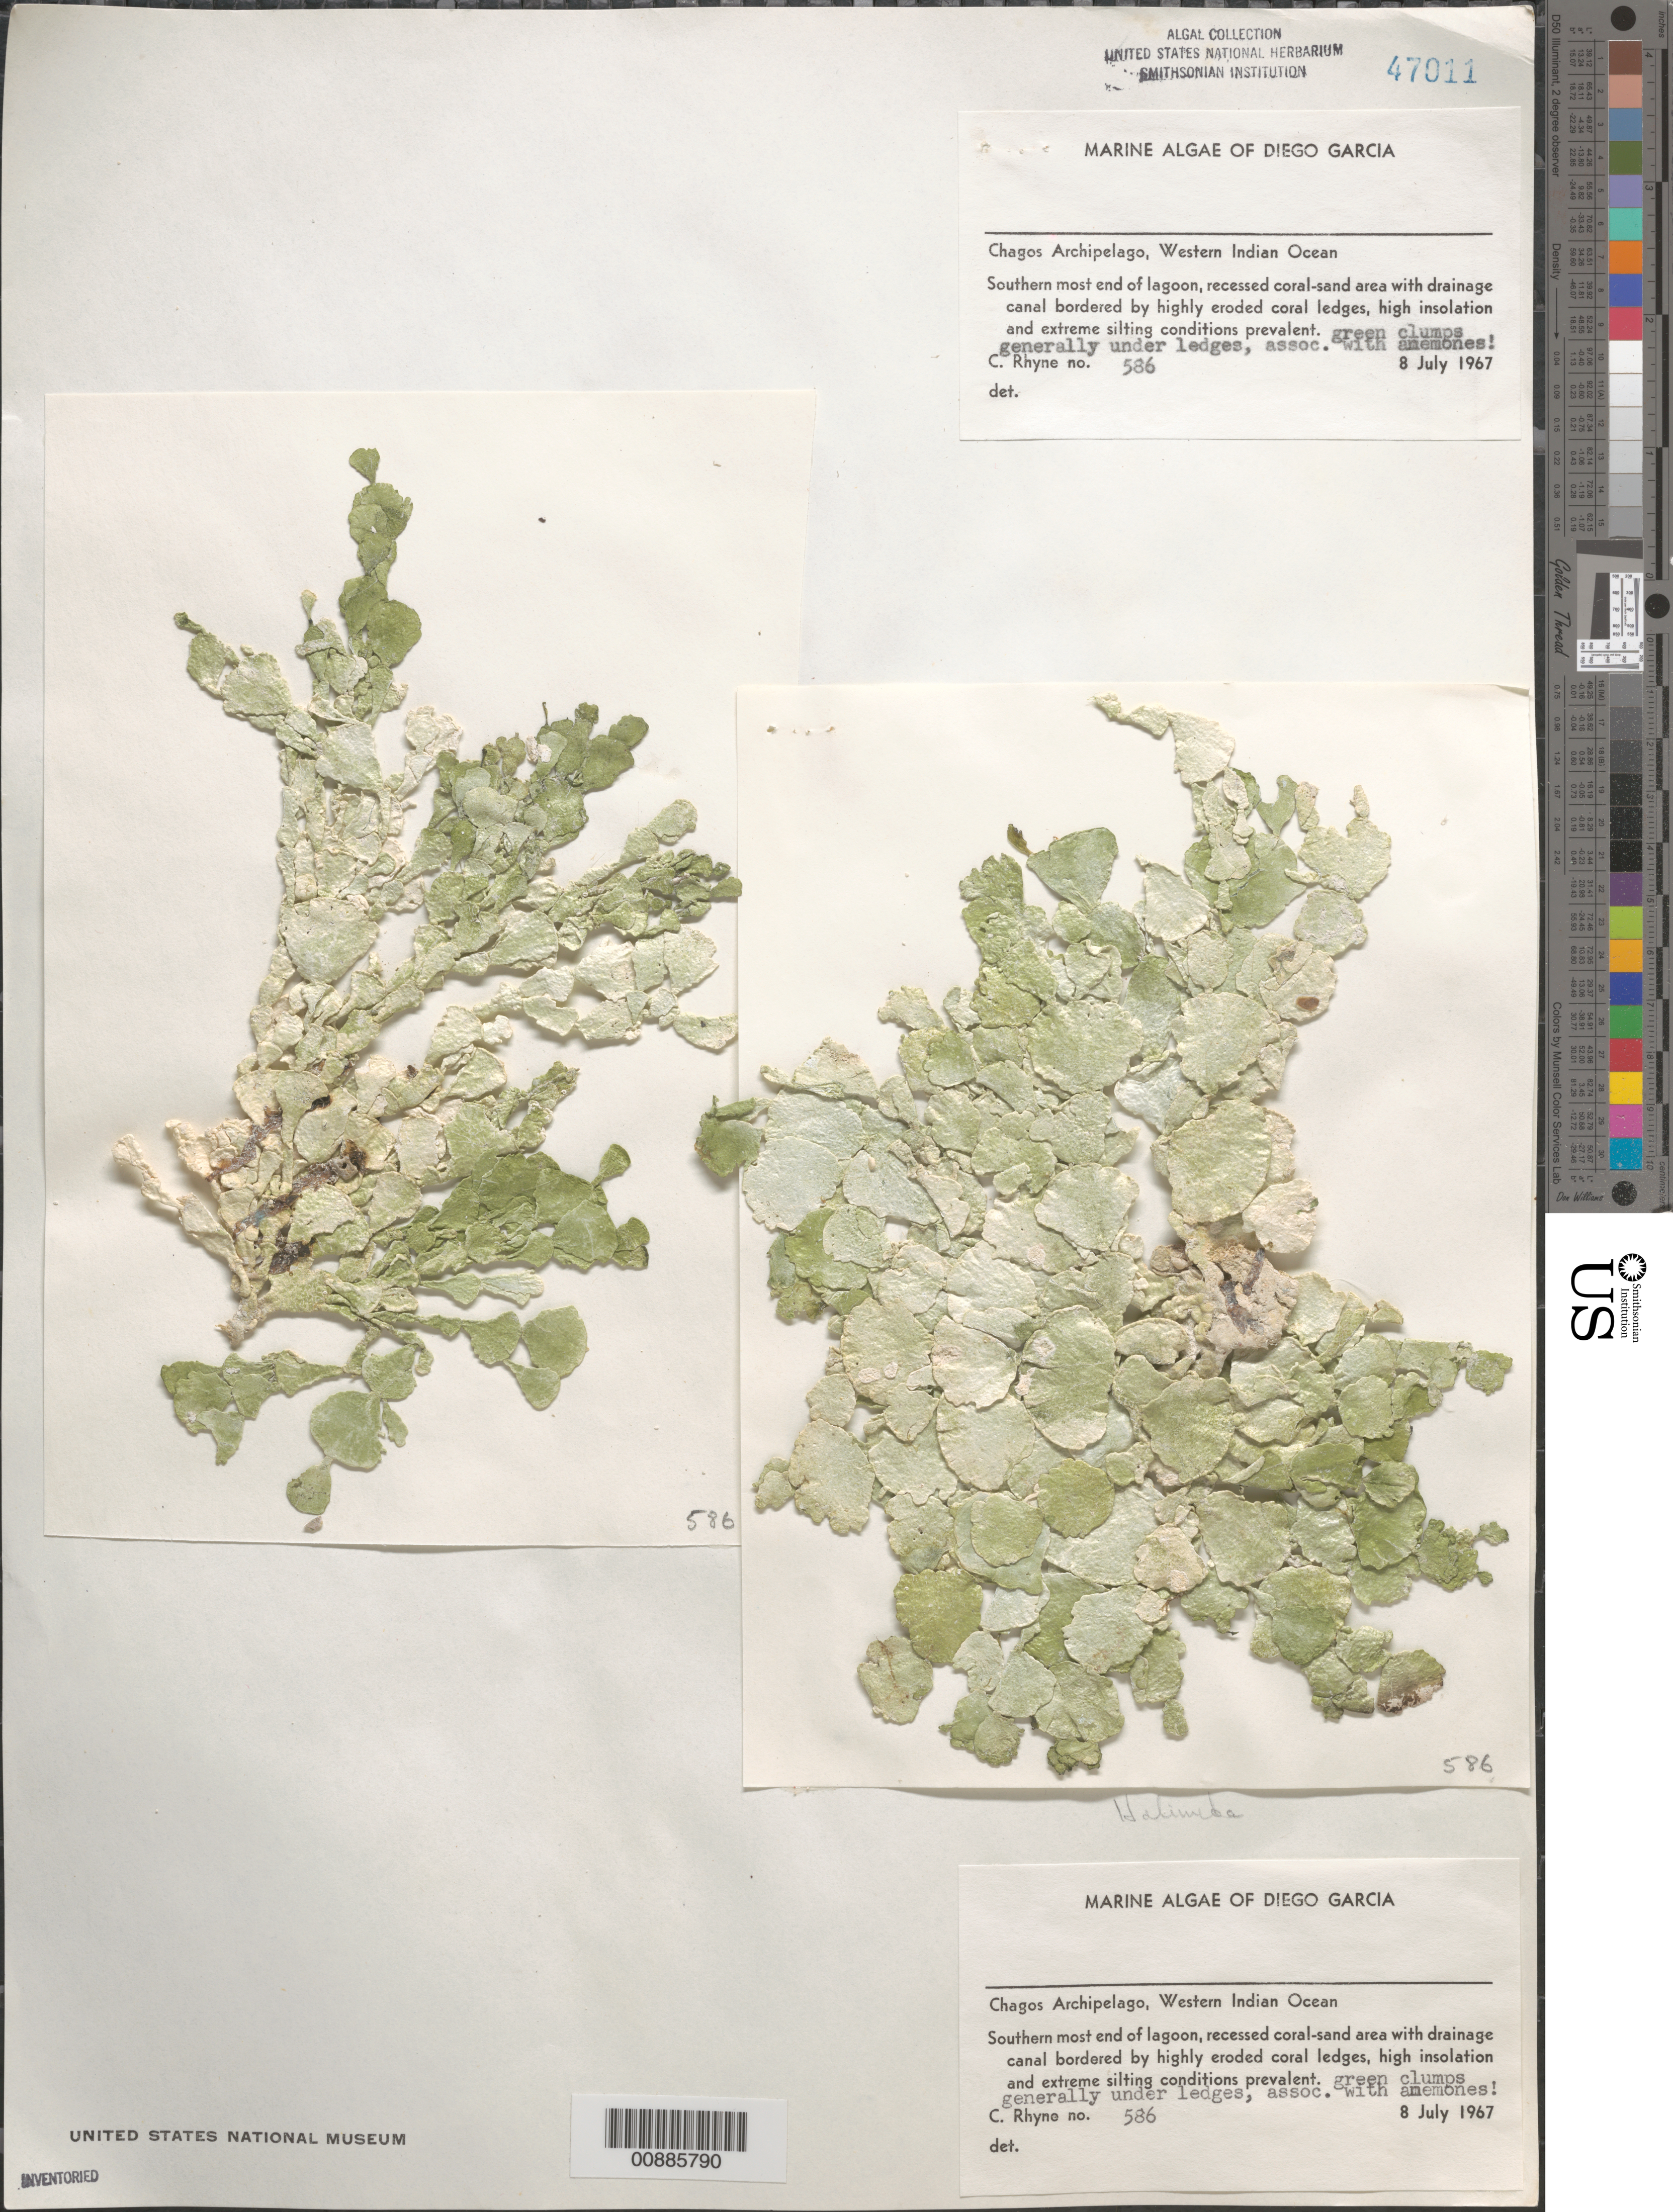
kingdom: Plantae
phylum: Chlorophyta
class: Ulvophyceae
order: Bryopsidales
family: Halimedaceae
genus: Halimeda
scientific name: Halimeda sp.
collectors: C. Rhyne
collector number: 586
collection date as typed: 08 Jul 1967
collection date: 1967-07-08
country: British Indian Ocean Territory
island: Diego Garcia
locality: South end of lagoon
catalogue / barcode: US 47011